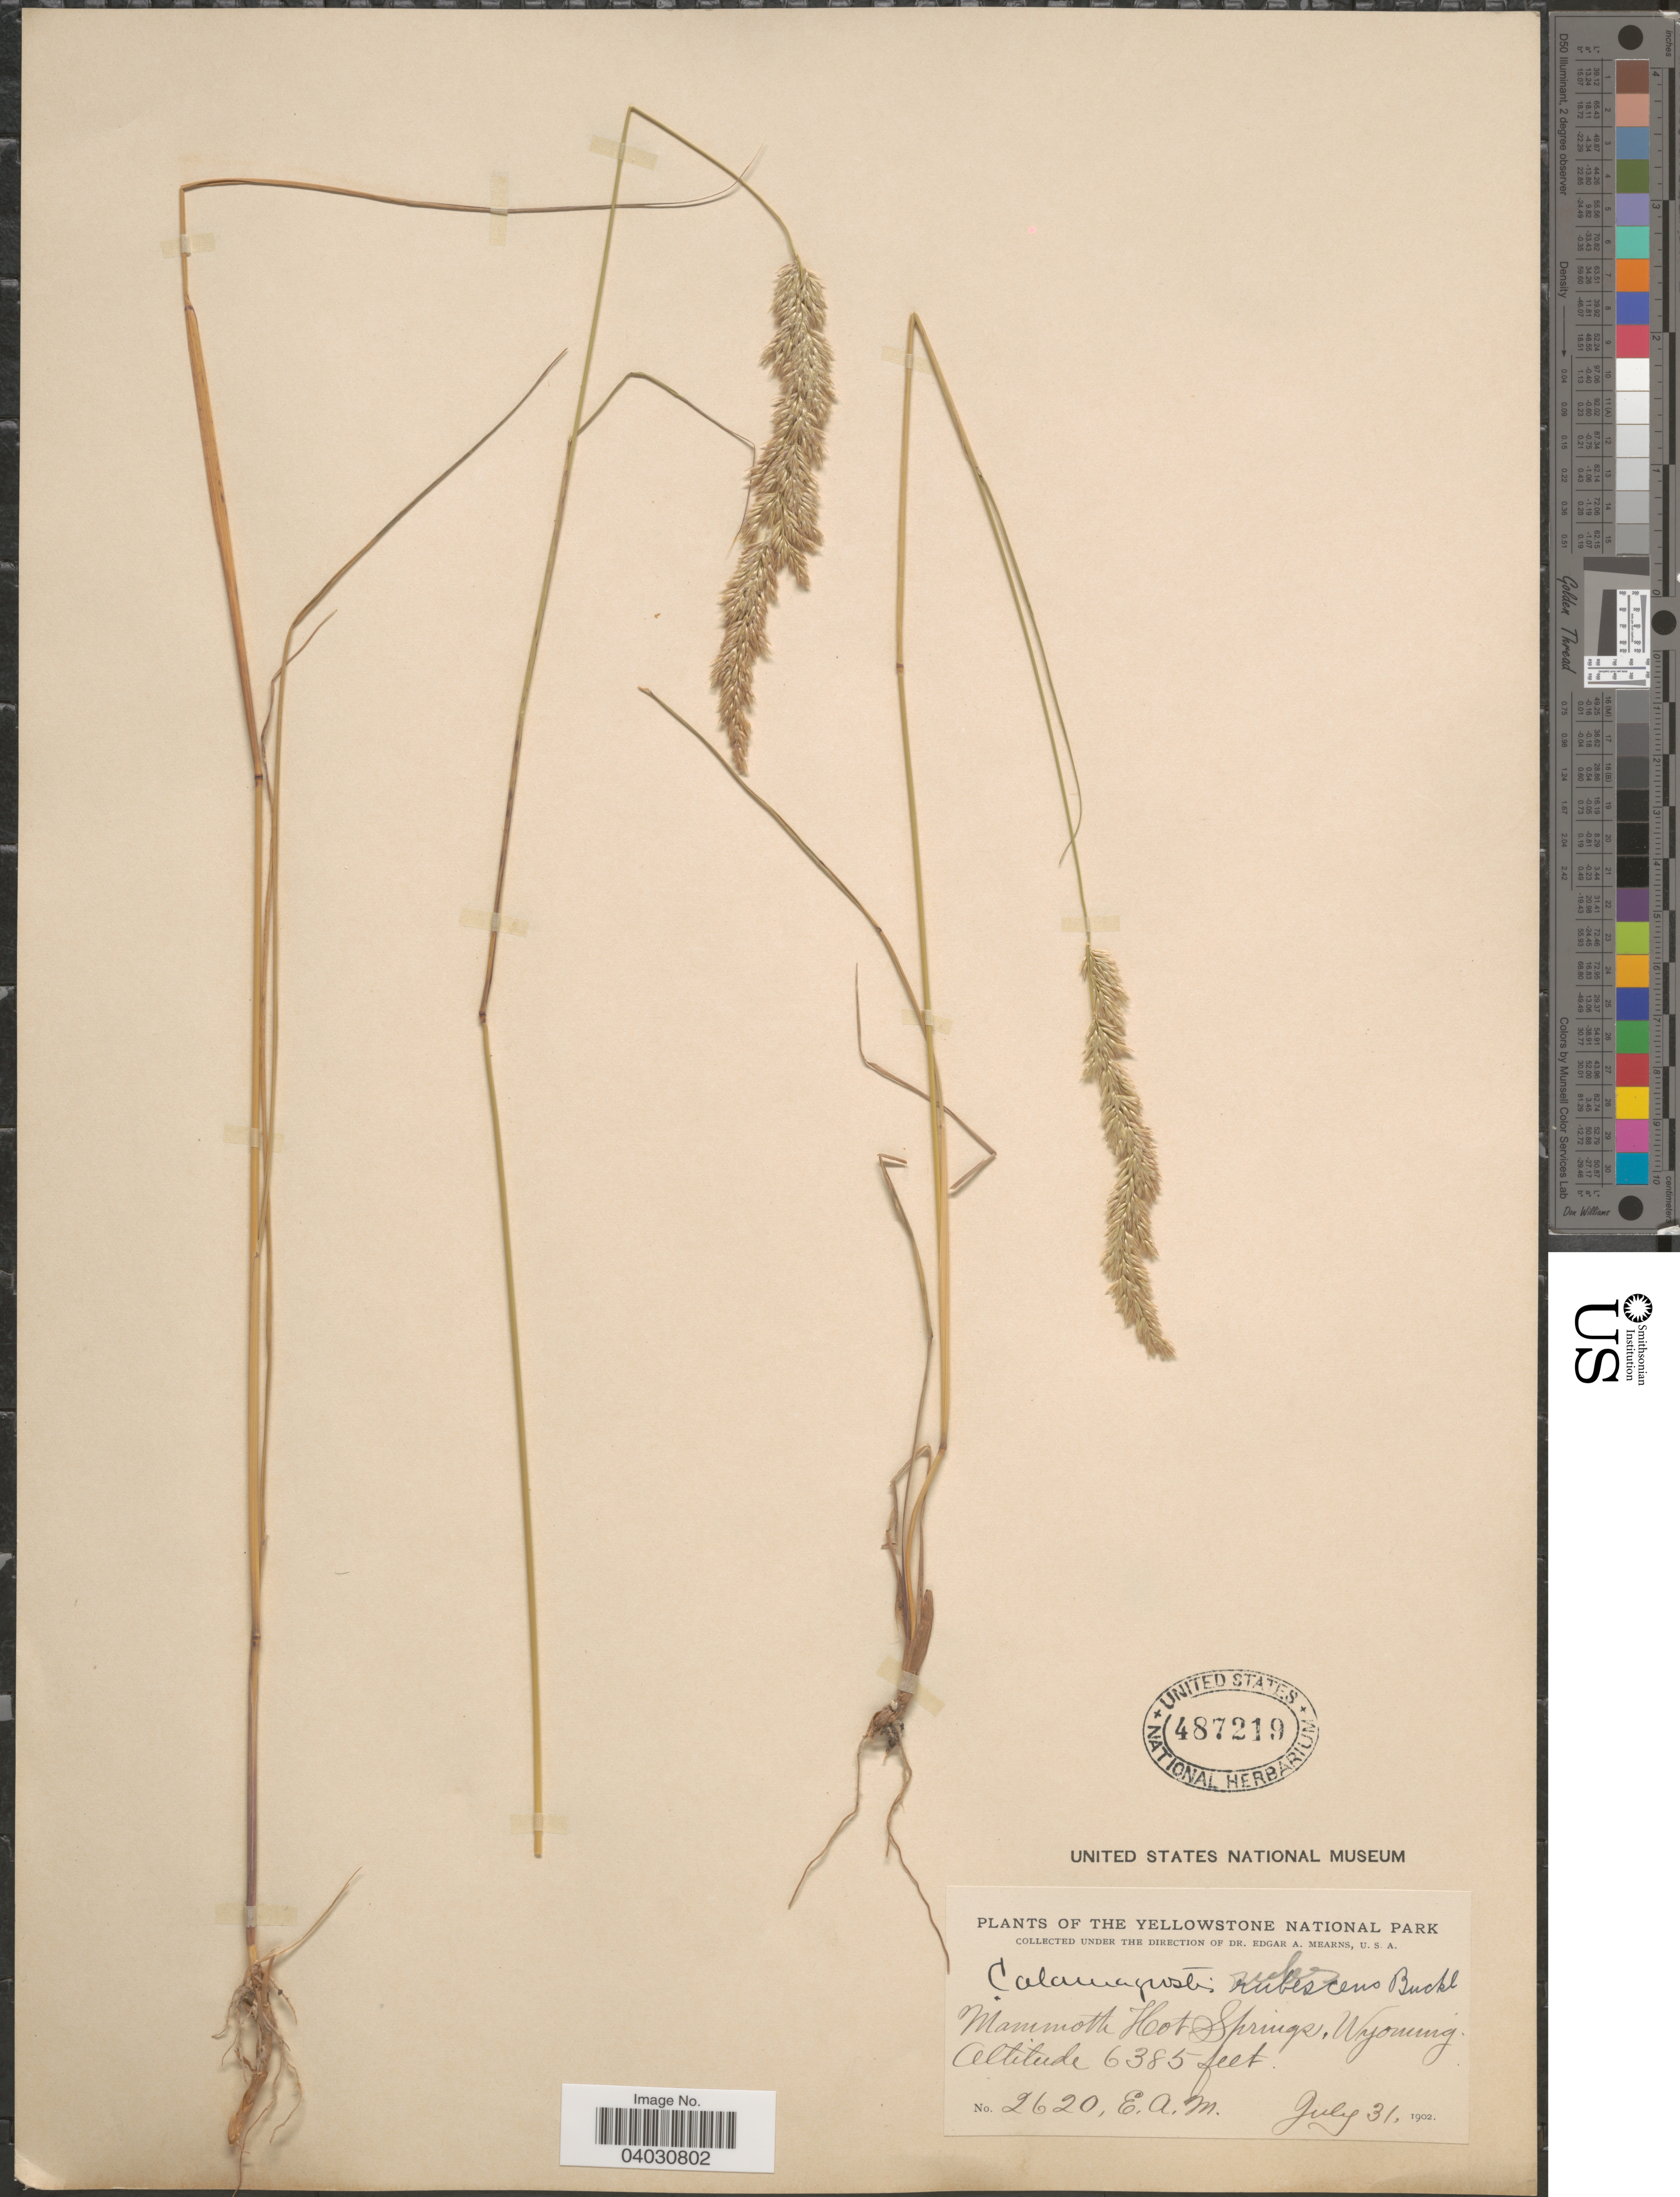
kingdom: Plantae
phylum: Tracheophyta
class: Liliopsida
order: Poales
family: Poaceae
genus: Calamagrostis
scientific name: Calamagrostis rubescens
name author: Buckley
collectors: E. A. Mearns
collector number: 2620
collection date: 1902-07-31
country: United States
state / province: Wyoming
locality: The Yellowstone National Park. Mammoth Hot Springs.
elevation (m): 1946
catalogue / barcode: US 487219